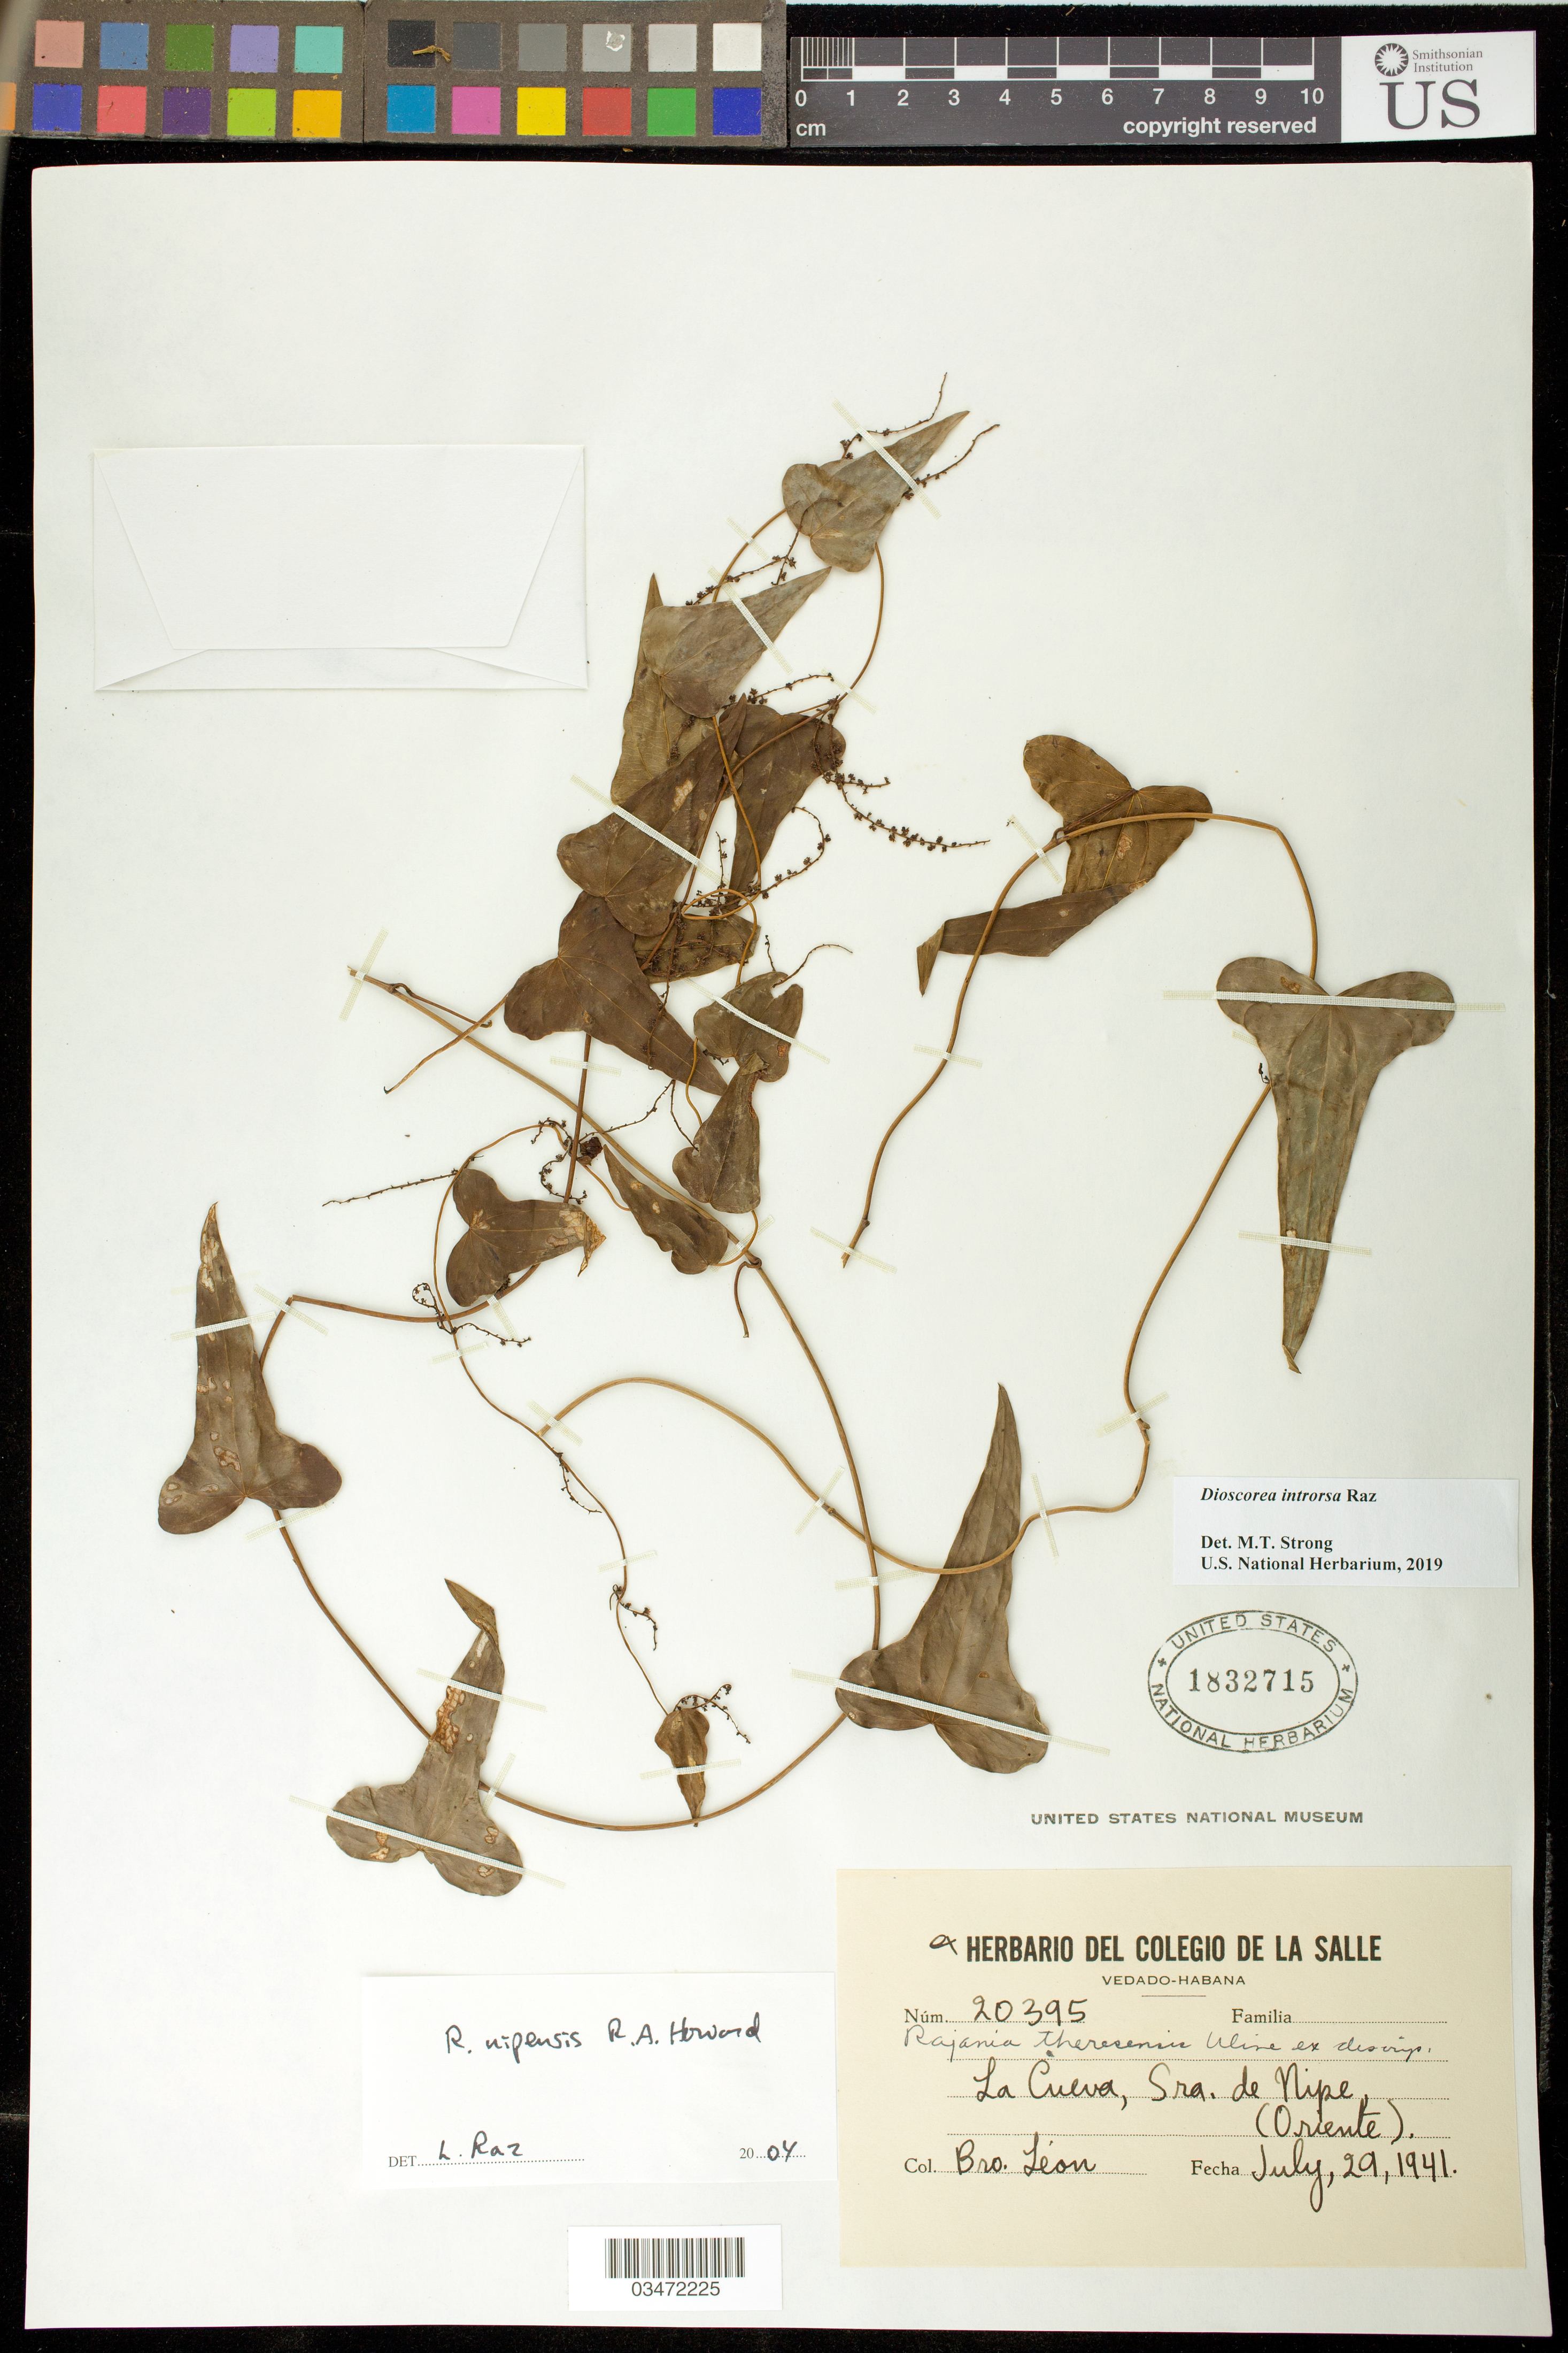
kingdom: Plantae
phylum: Tracheophyta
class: Liliopsida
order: Dioscoreales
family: Dioscoreaceae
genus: Dioscorea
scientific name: Dioscorea introrsa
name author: Raz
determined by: Strong, M. T., (US), Smithsonian Institution - National Museum of Natural History (UNITED STATES)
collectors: Bro. León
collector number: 20395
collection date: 1941-07-29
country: Cuba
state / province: Holguín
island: Cuba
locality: Oriente [Holguín]. La Cueva, Sra.de Nipe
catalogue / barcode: US 1832715